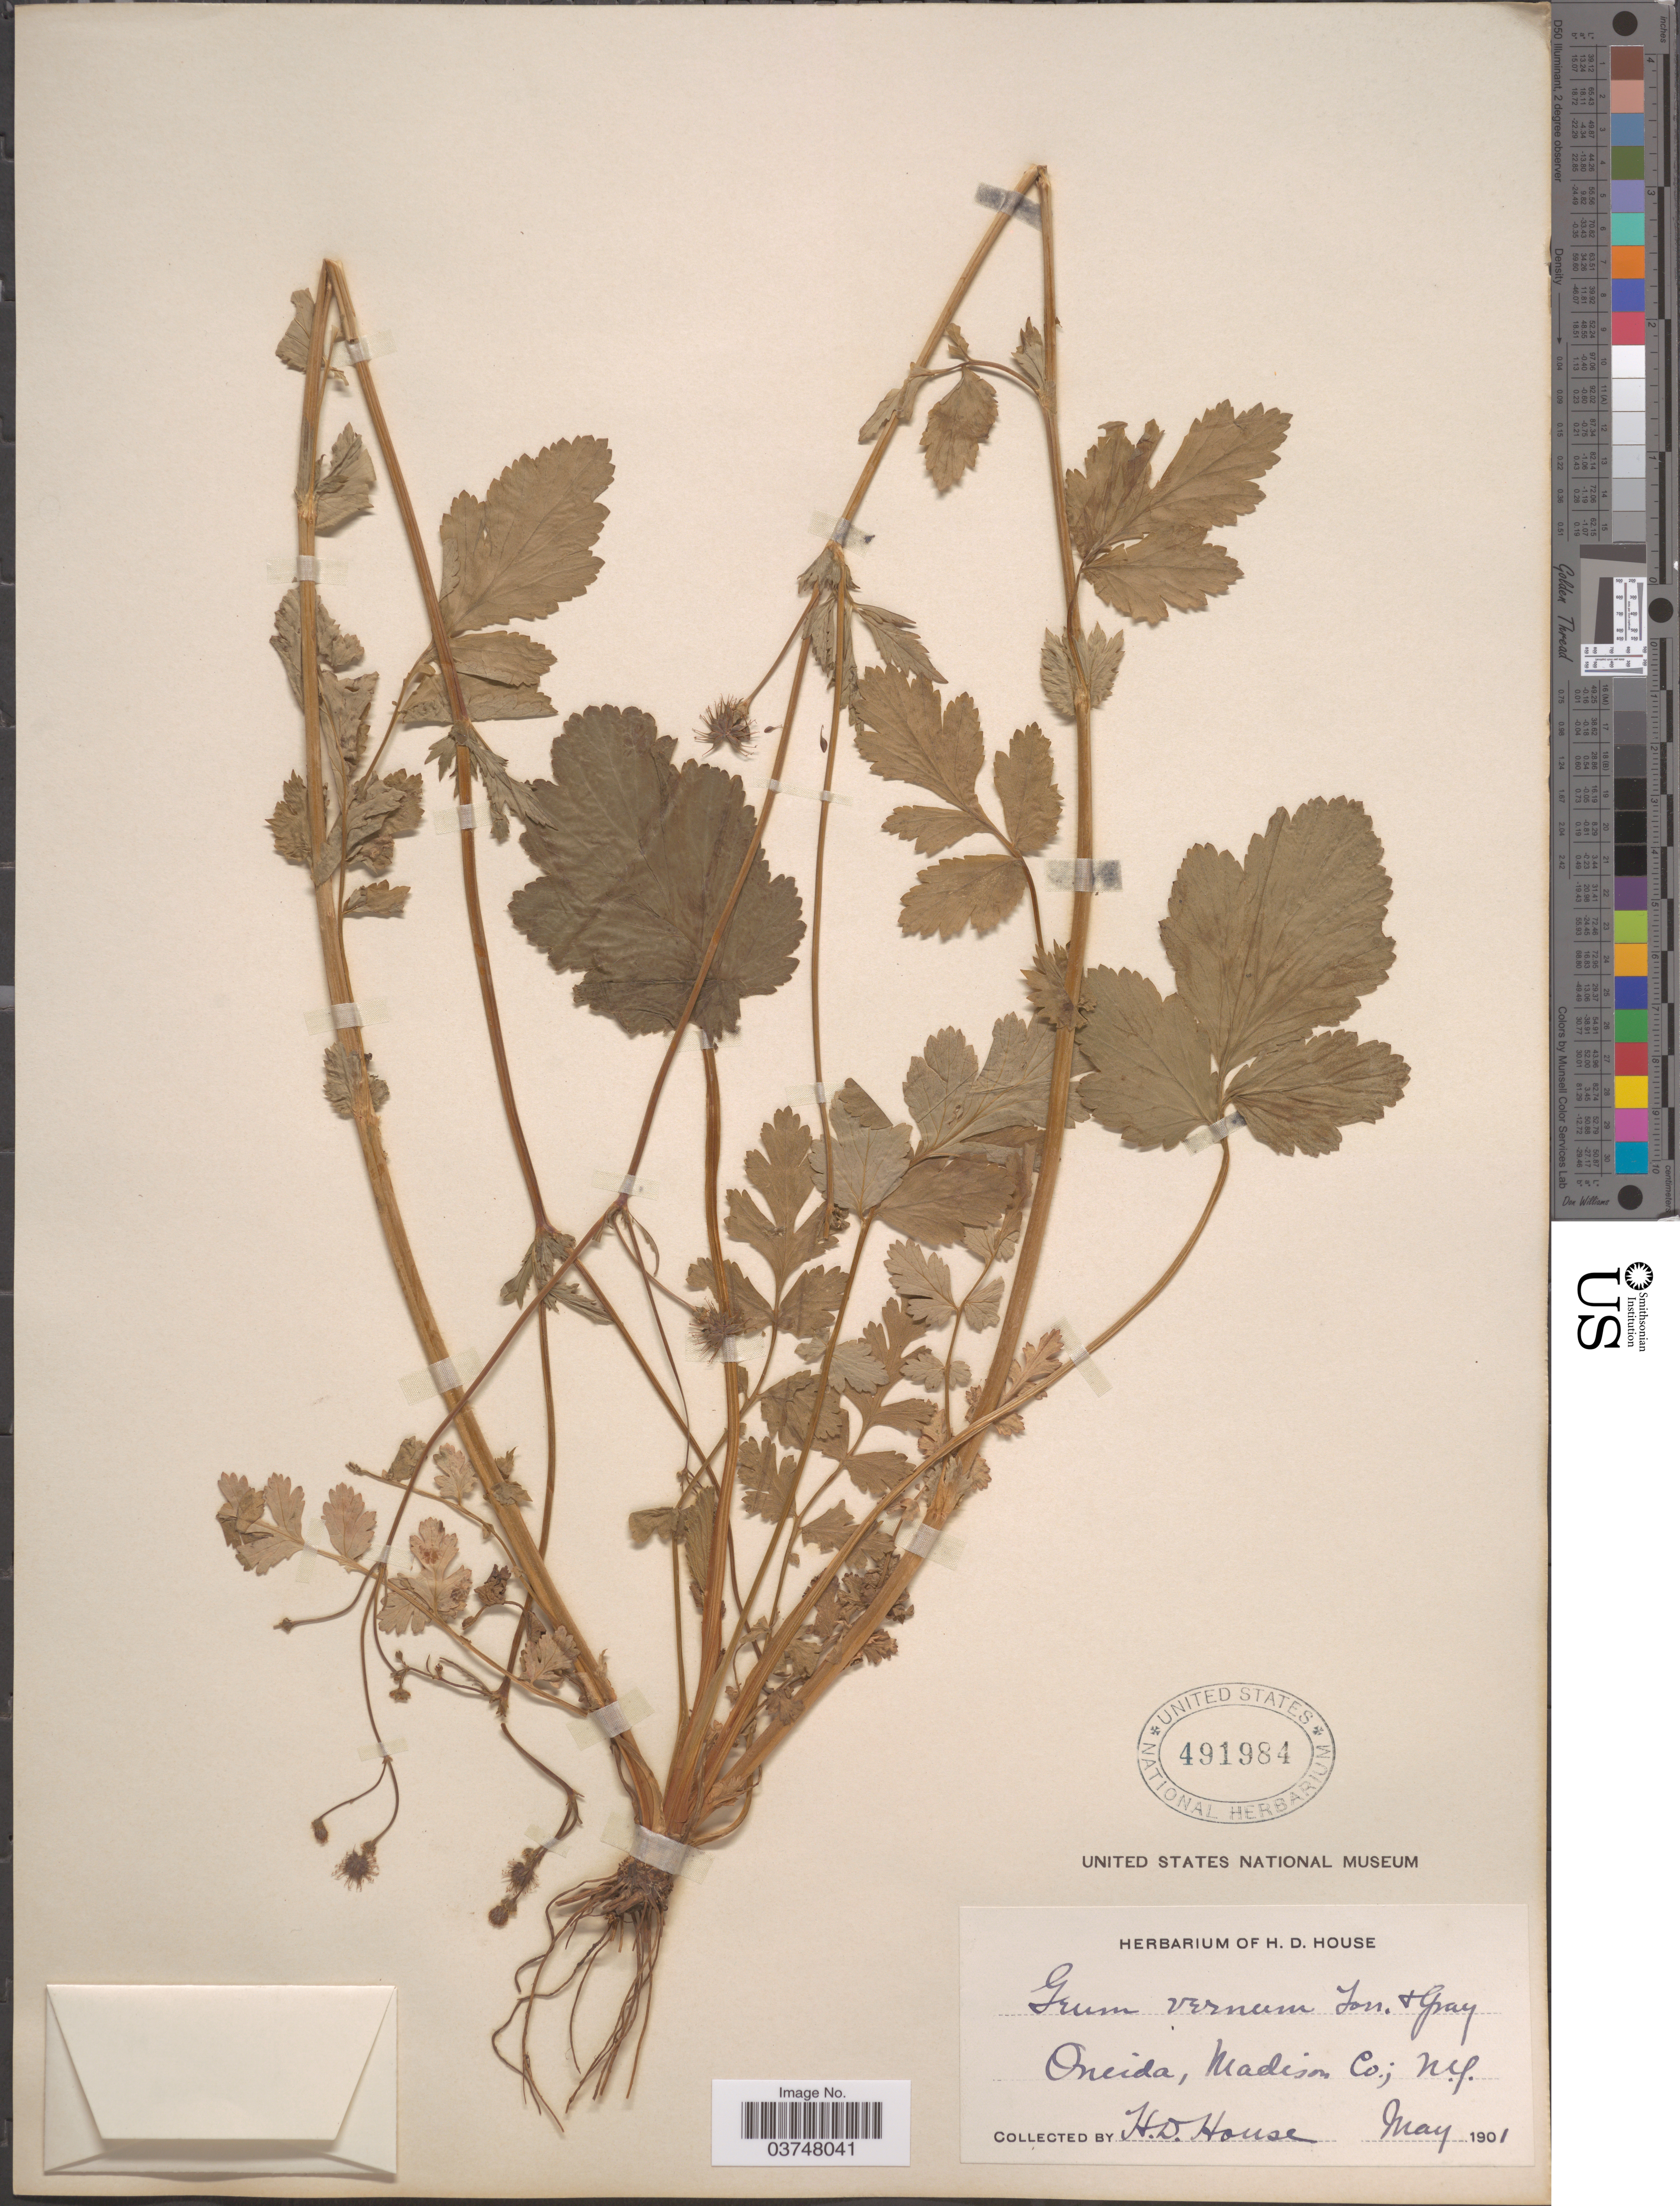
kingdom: Plantae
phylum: Tracheophyta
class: Magnoliopsida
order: Rosales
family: Rosaceae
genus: Geum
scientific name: Geum vernum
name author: (Raf.) Torr. & A. Gray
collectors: H. D. House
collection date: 1901-05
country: United States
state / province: New York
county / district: Oneida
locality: Oneida, Madison Co.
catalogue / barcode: US 491984